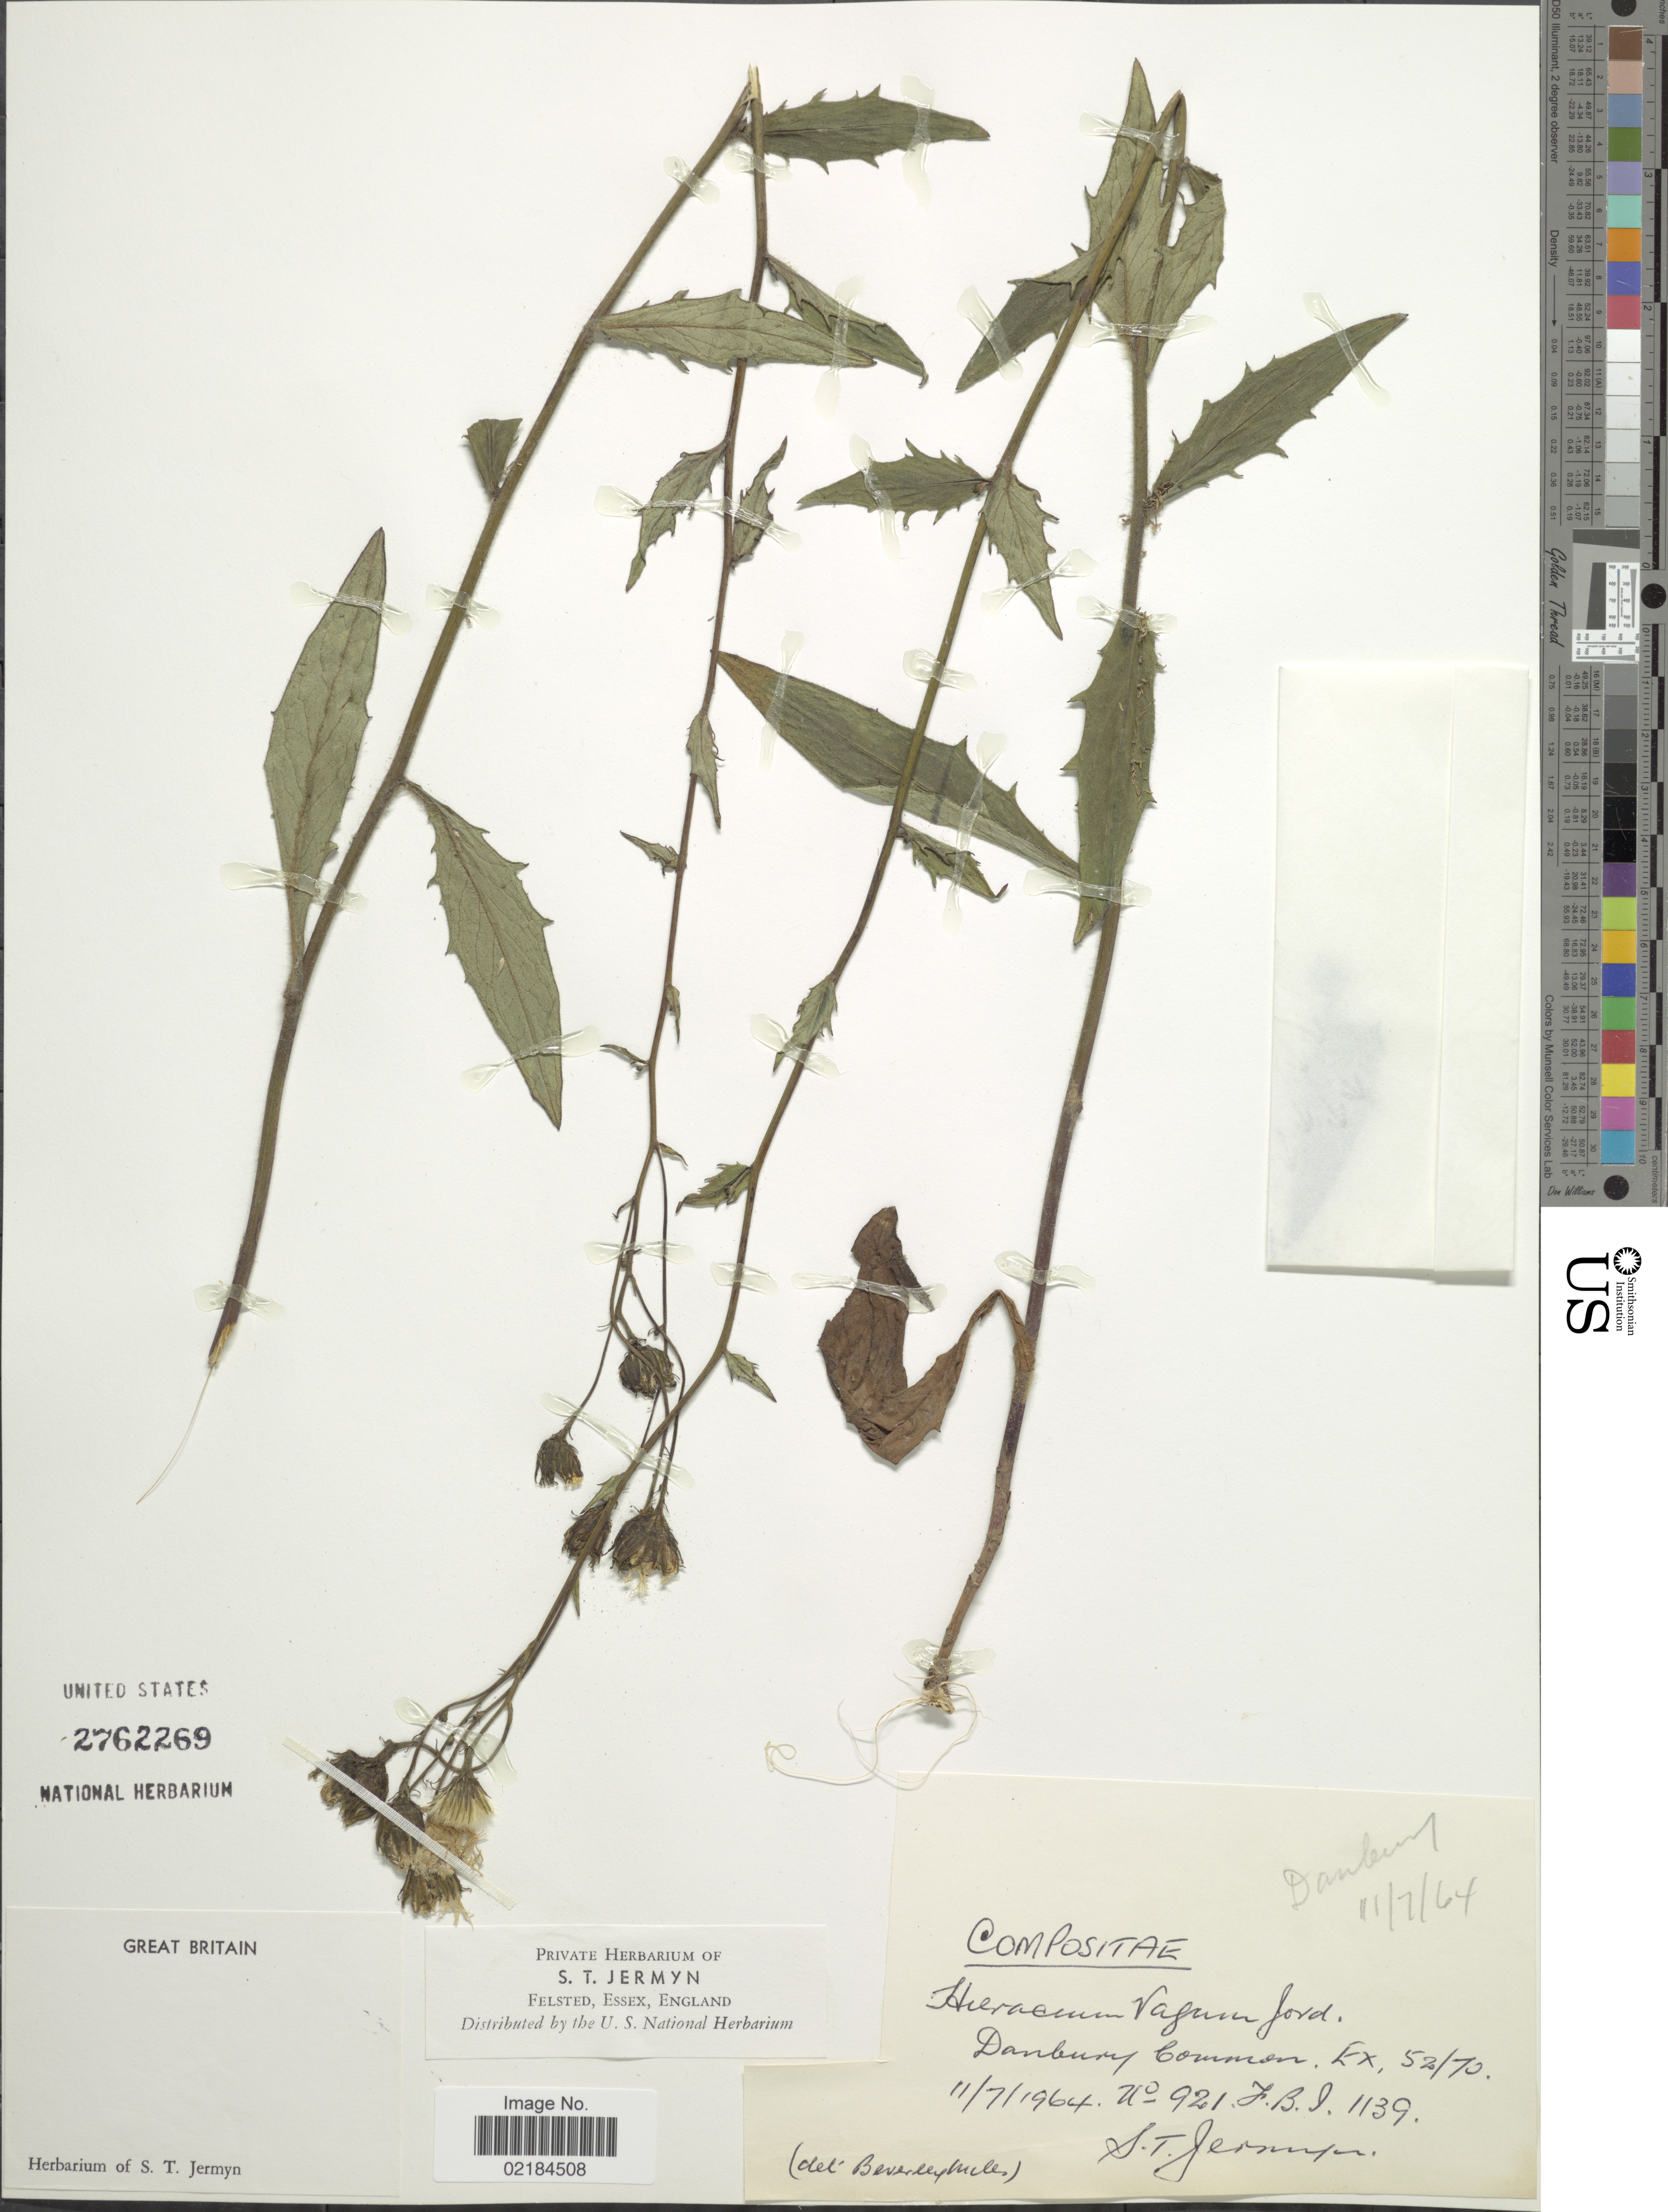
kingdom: Plantae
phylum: Tracheophyta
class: Magnoliopsida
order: Asterales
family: Asteraceae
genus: Hieracium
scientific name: Hieracium sabaudum subsp. vagum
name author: Zahn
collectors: S. Jermyn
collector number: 1139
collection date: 1964-07-11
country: United Kingdom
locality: Great Britain, Danbury Common, Ex. 52/70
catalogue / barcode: US 2762269